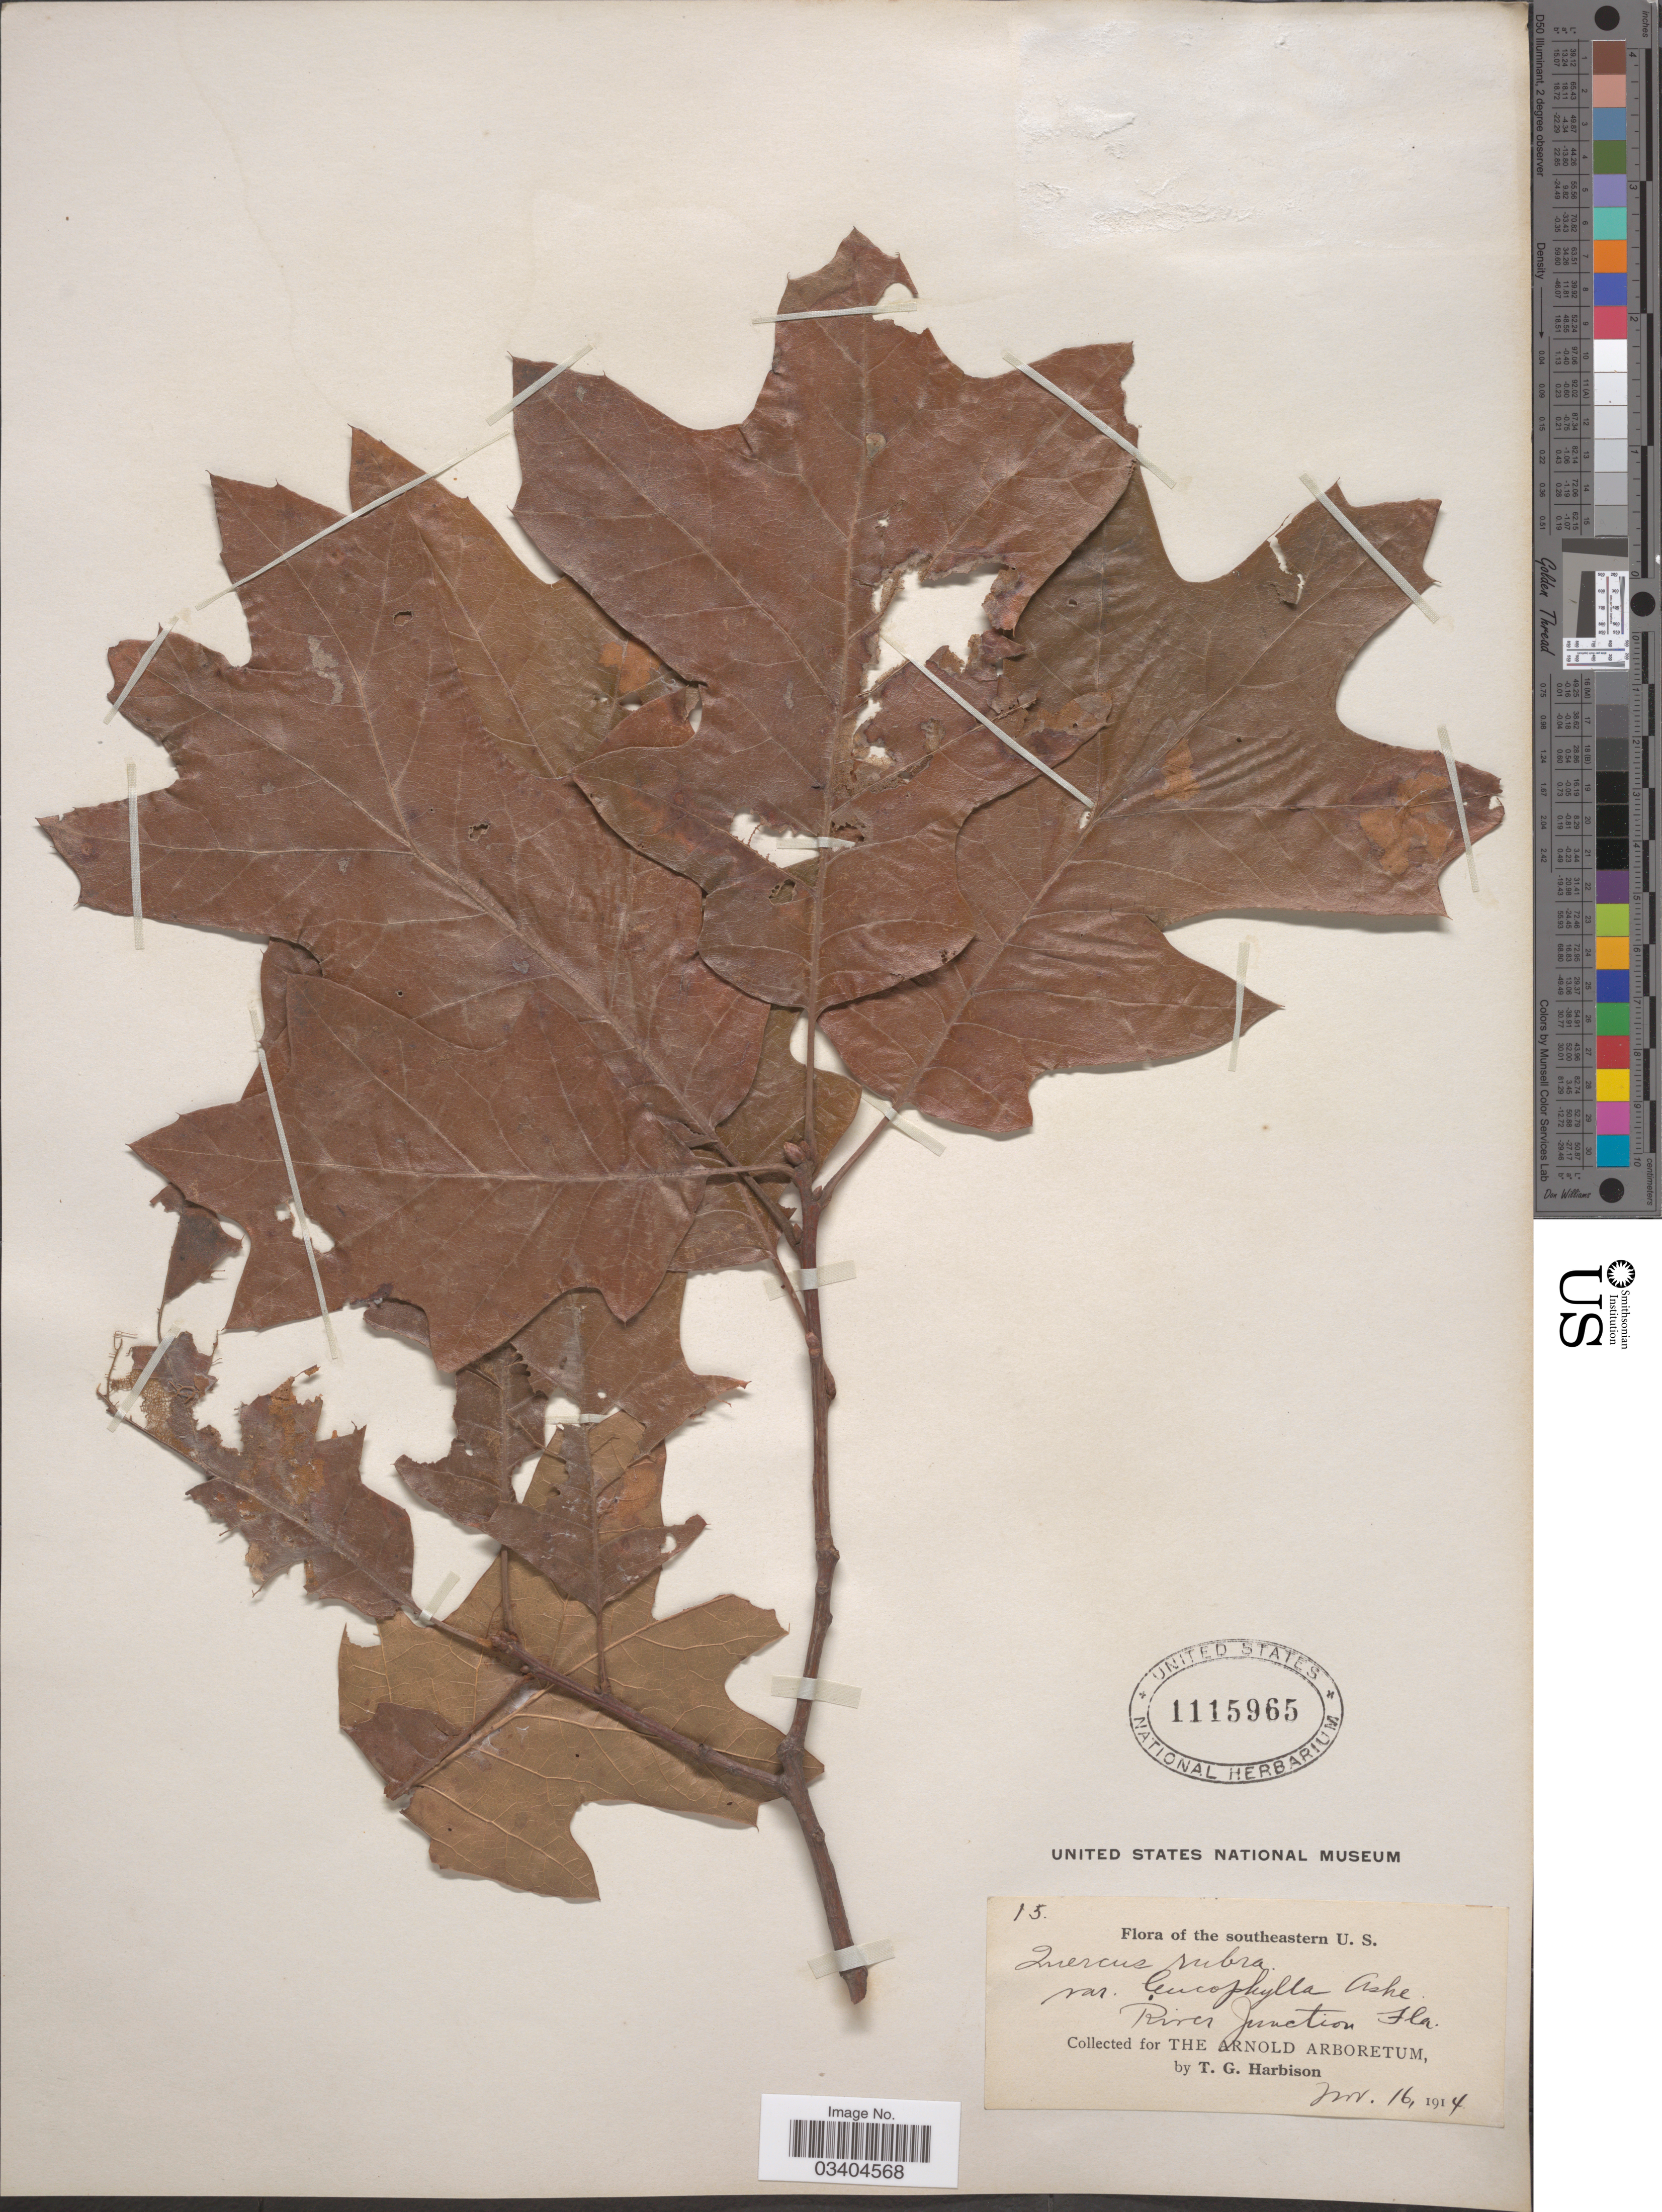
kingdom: Plantae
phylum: Tracheophyta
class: Magnoliopsida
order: Fagales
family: Fagaceae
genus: Quercus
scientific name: Quercus falcata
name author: Michx.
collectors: T. Harbison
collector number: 15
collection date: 1914-11-16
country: United States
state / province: Florida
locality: The Southeastern U.S. River Junction.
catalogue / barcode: US 1115965